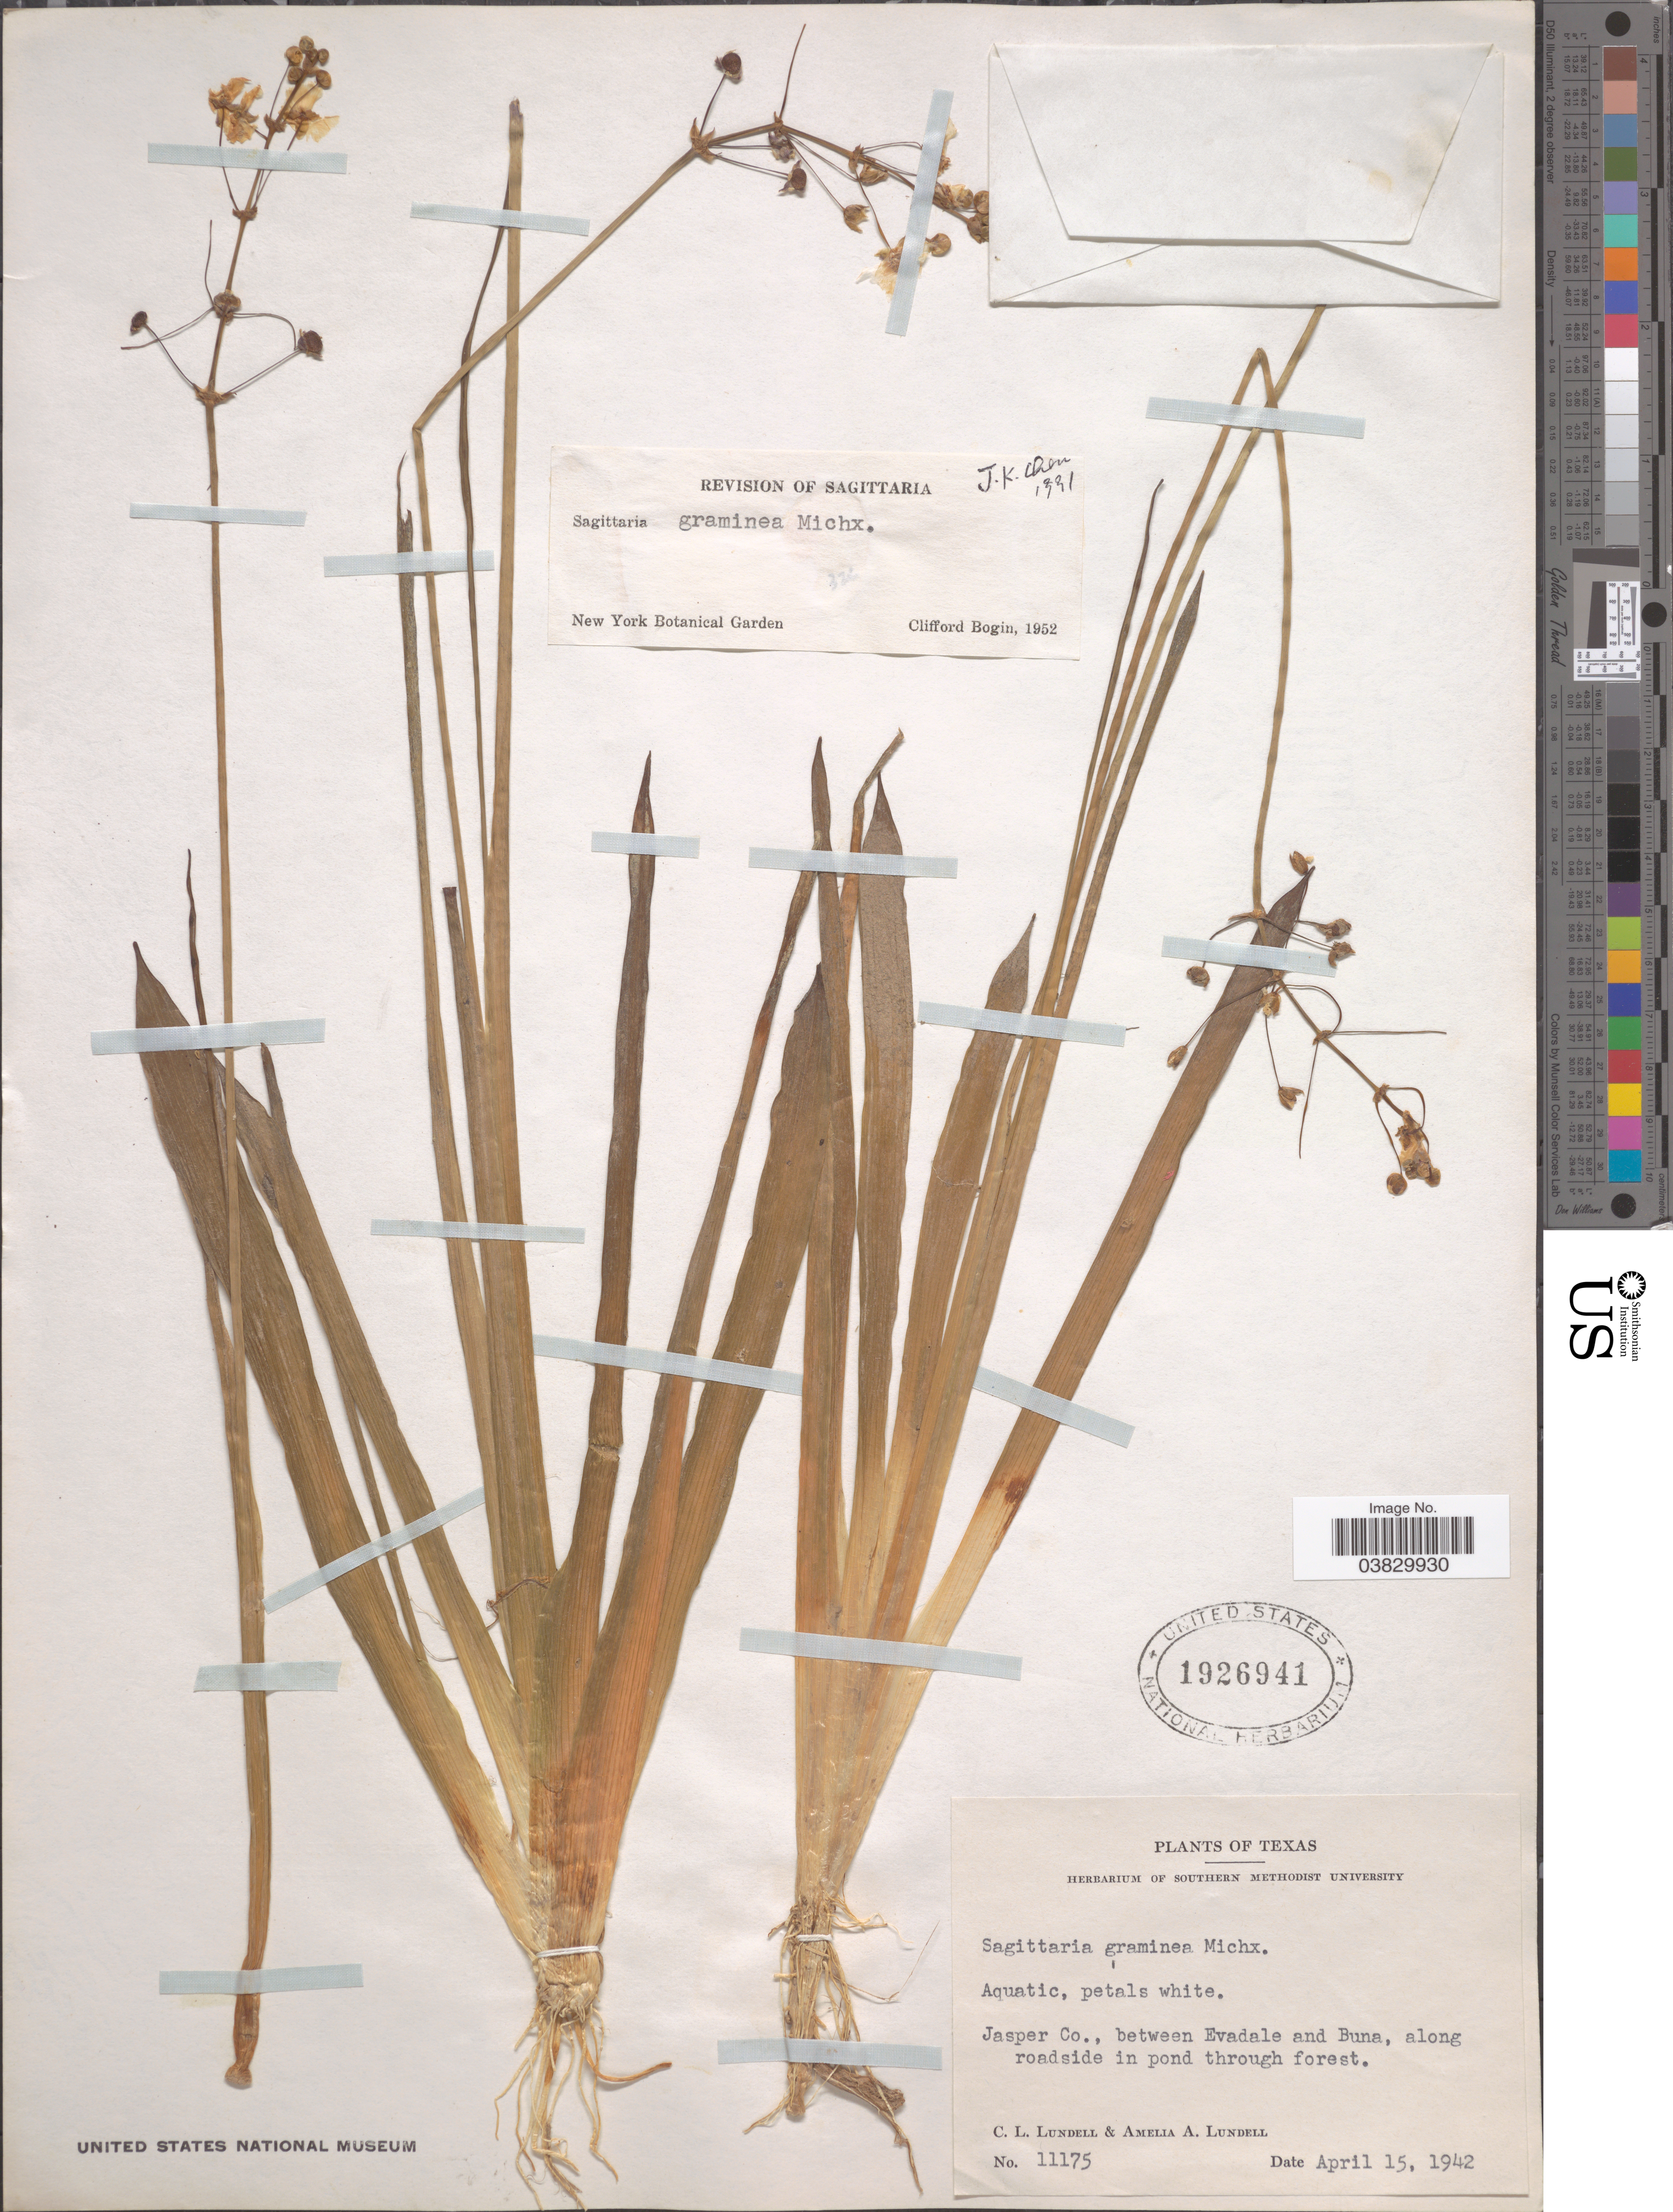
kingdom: Plantae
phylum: Tracheophyta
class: Liliopsida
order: Alismatales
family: Alismataceae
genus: Sagittaria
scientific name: Sagittaria graminea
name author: Michx.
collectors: C. L. Lundell & A. A. Lundell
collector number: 11175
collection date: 1942-04-15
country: United States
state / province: Texas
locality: Jasper Co., between Evadale and Buna, along roadside in pond through forest.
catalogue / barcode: US 1926941